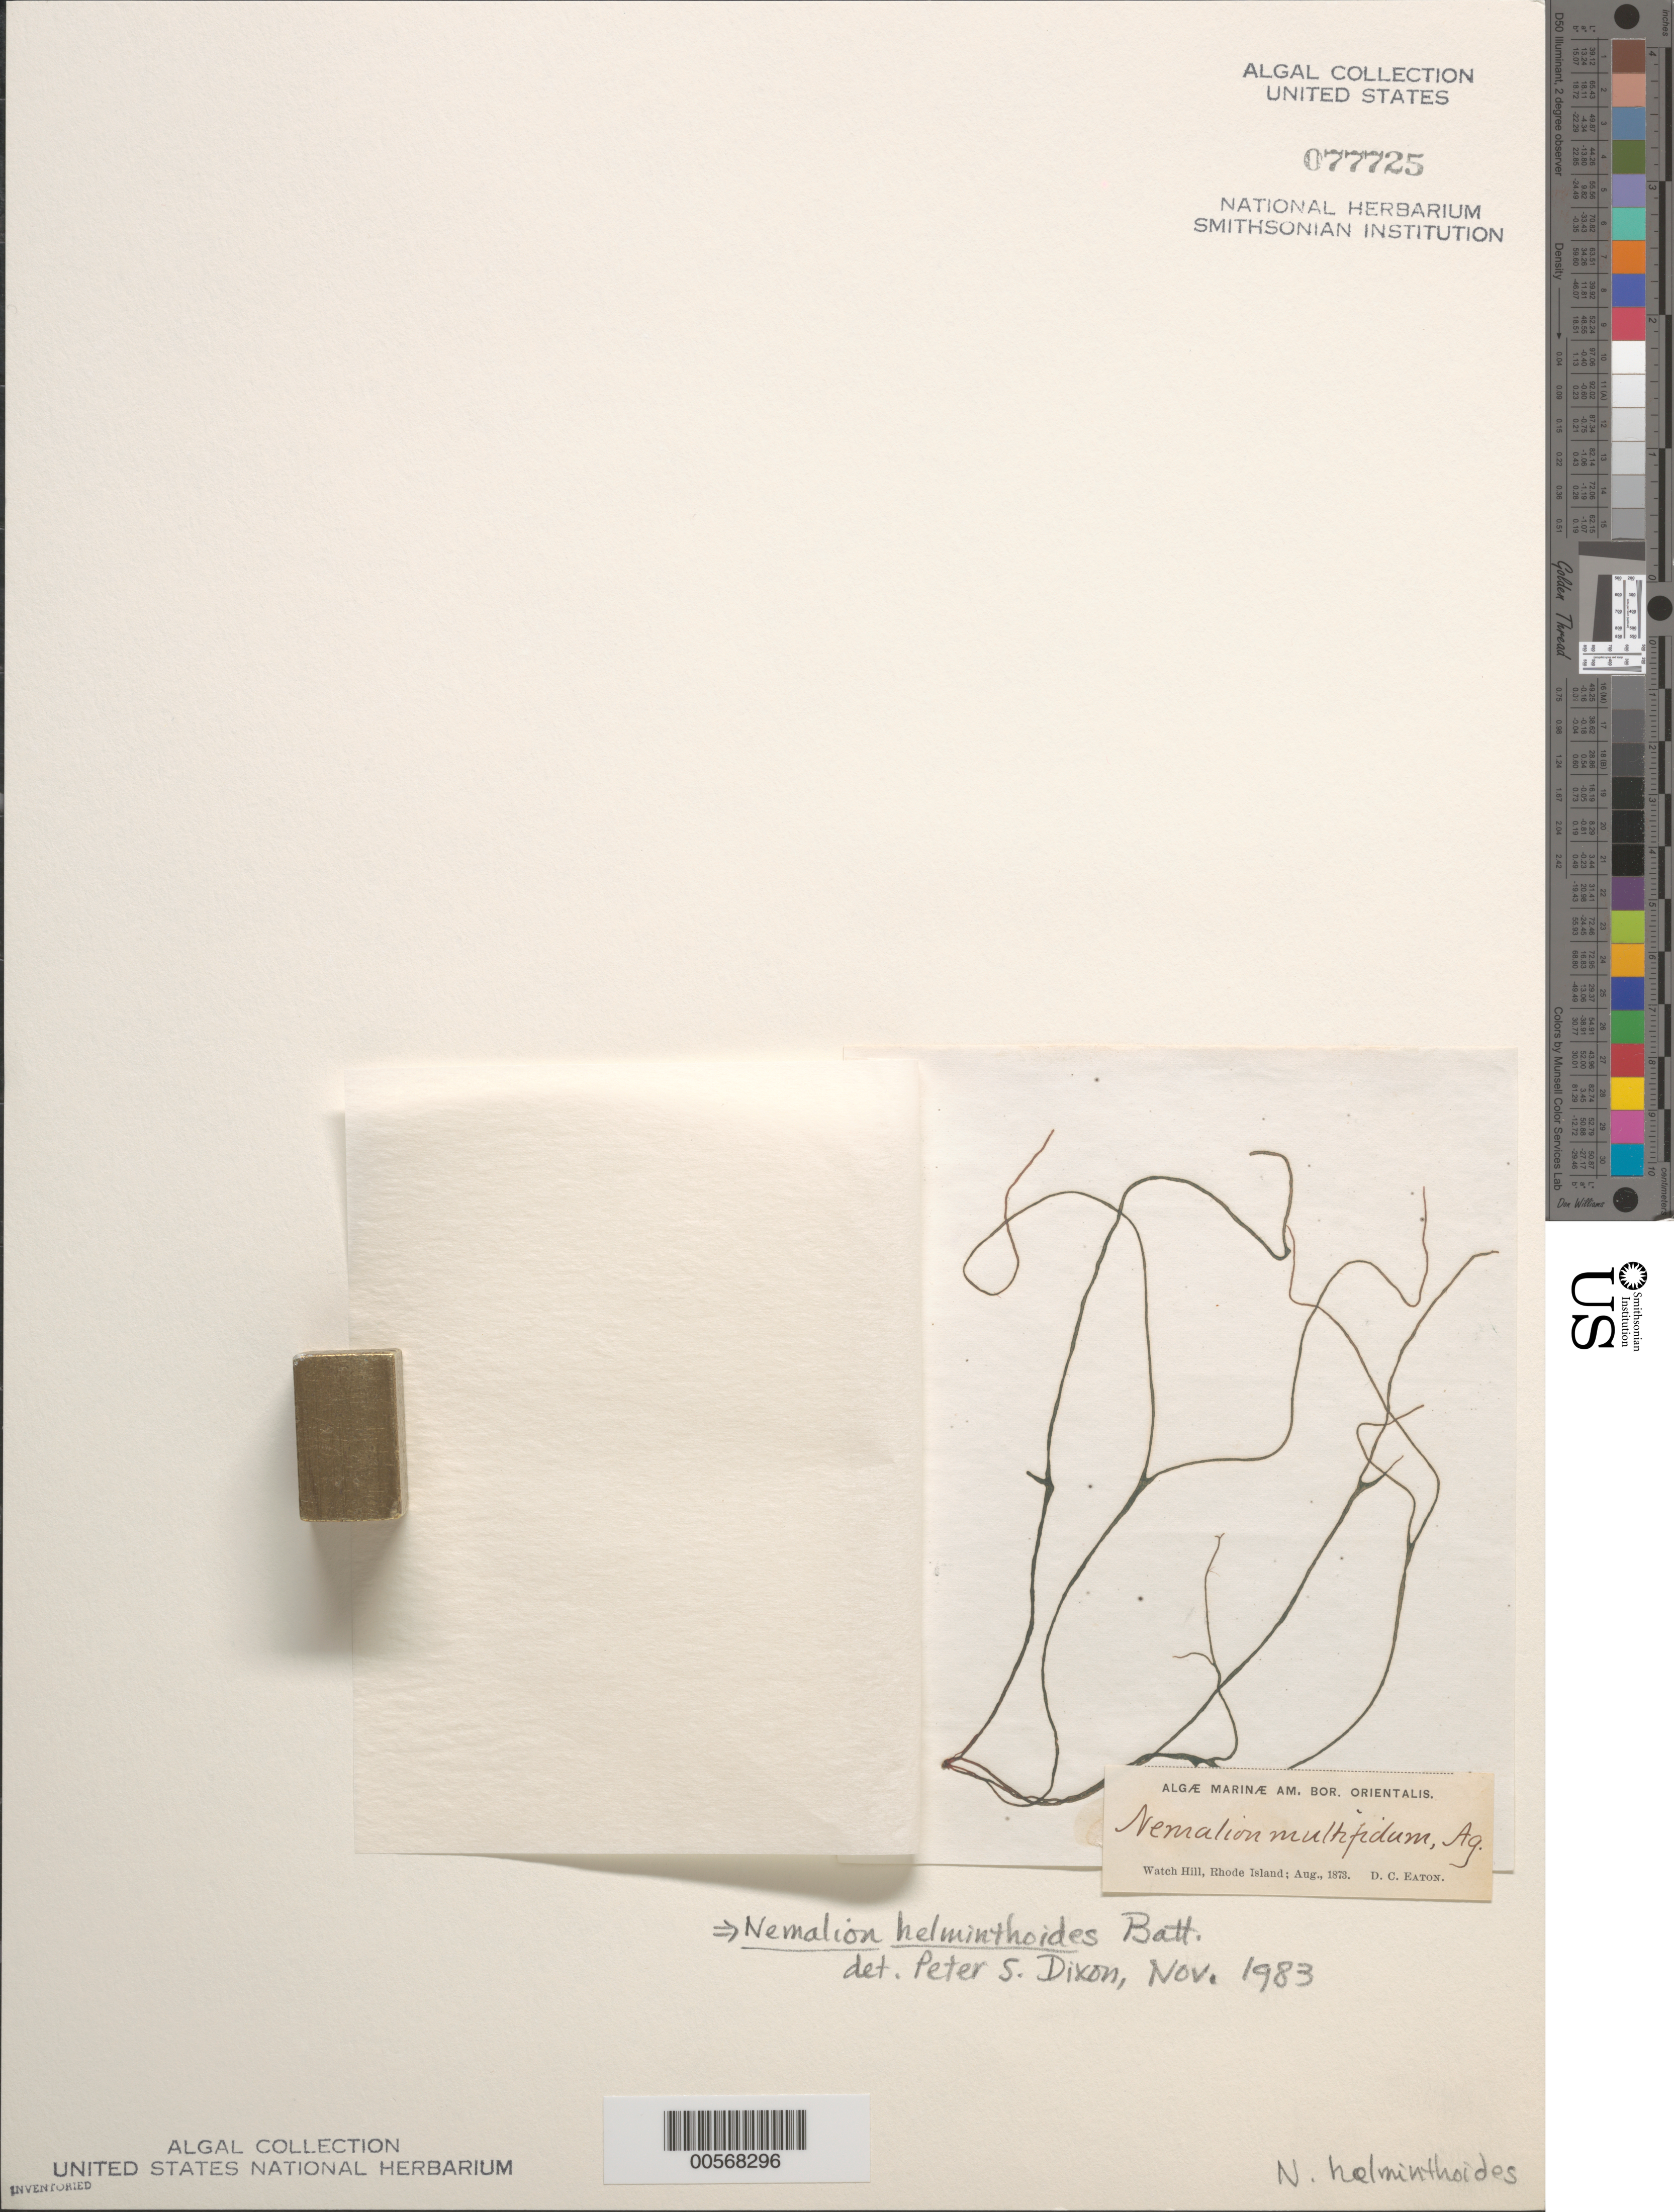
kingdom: Plantae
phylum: Rhodophyta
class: Florideophyceae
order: Nemaliales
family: Nemaliaceae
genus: Nemalion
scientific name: Nemalion multifidum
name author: (Lyngb.) Chauvin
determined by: Algae name updating Project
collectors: D. C. Eaton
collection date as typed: Aug 1873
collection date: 1873-08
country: United States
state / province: Rhode Island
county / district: Washington County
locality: Watch Hill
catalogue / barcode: US 77725